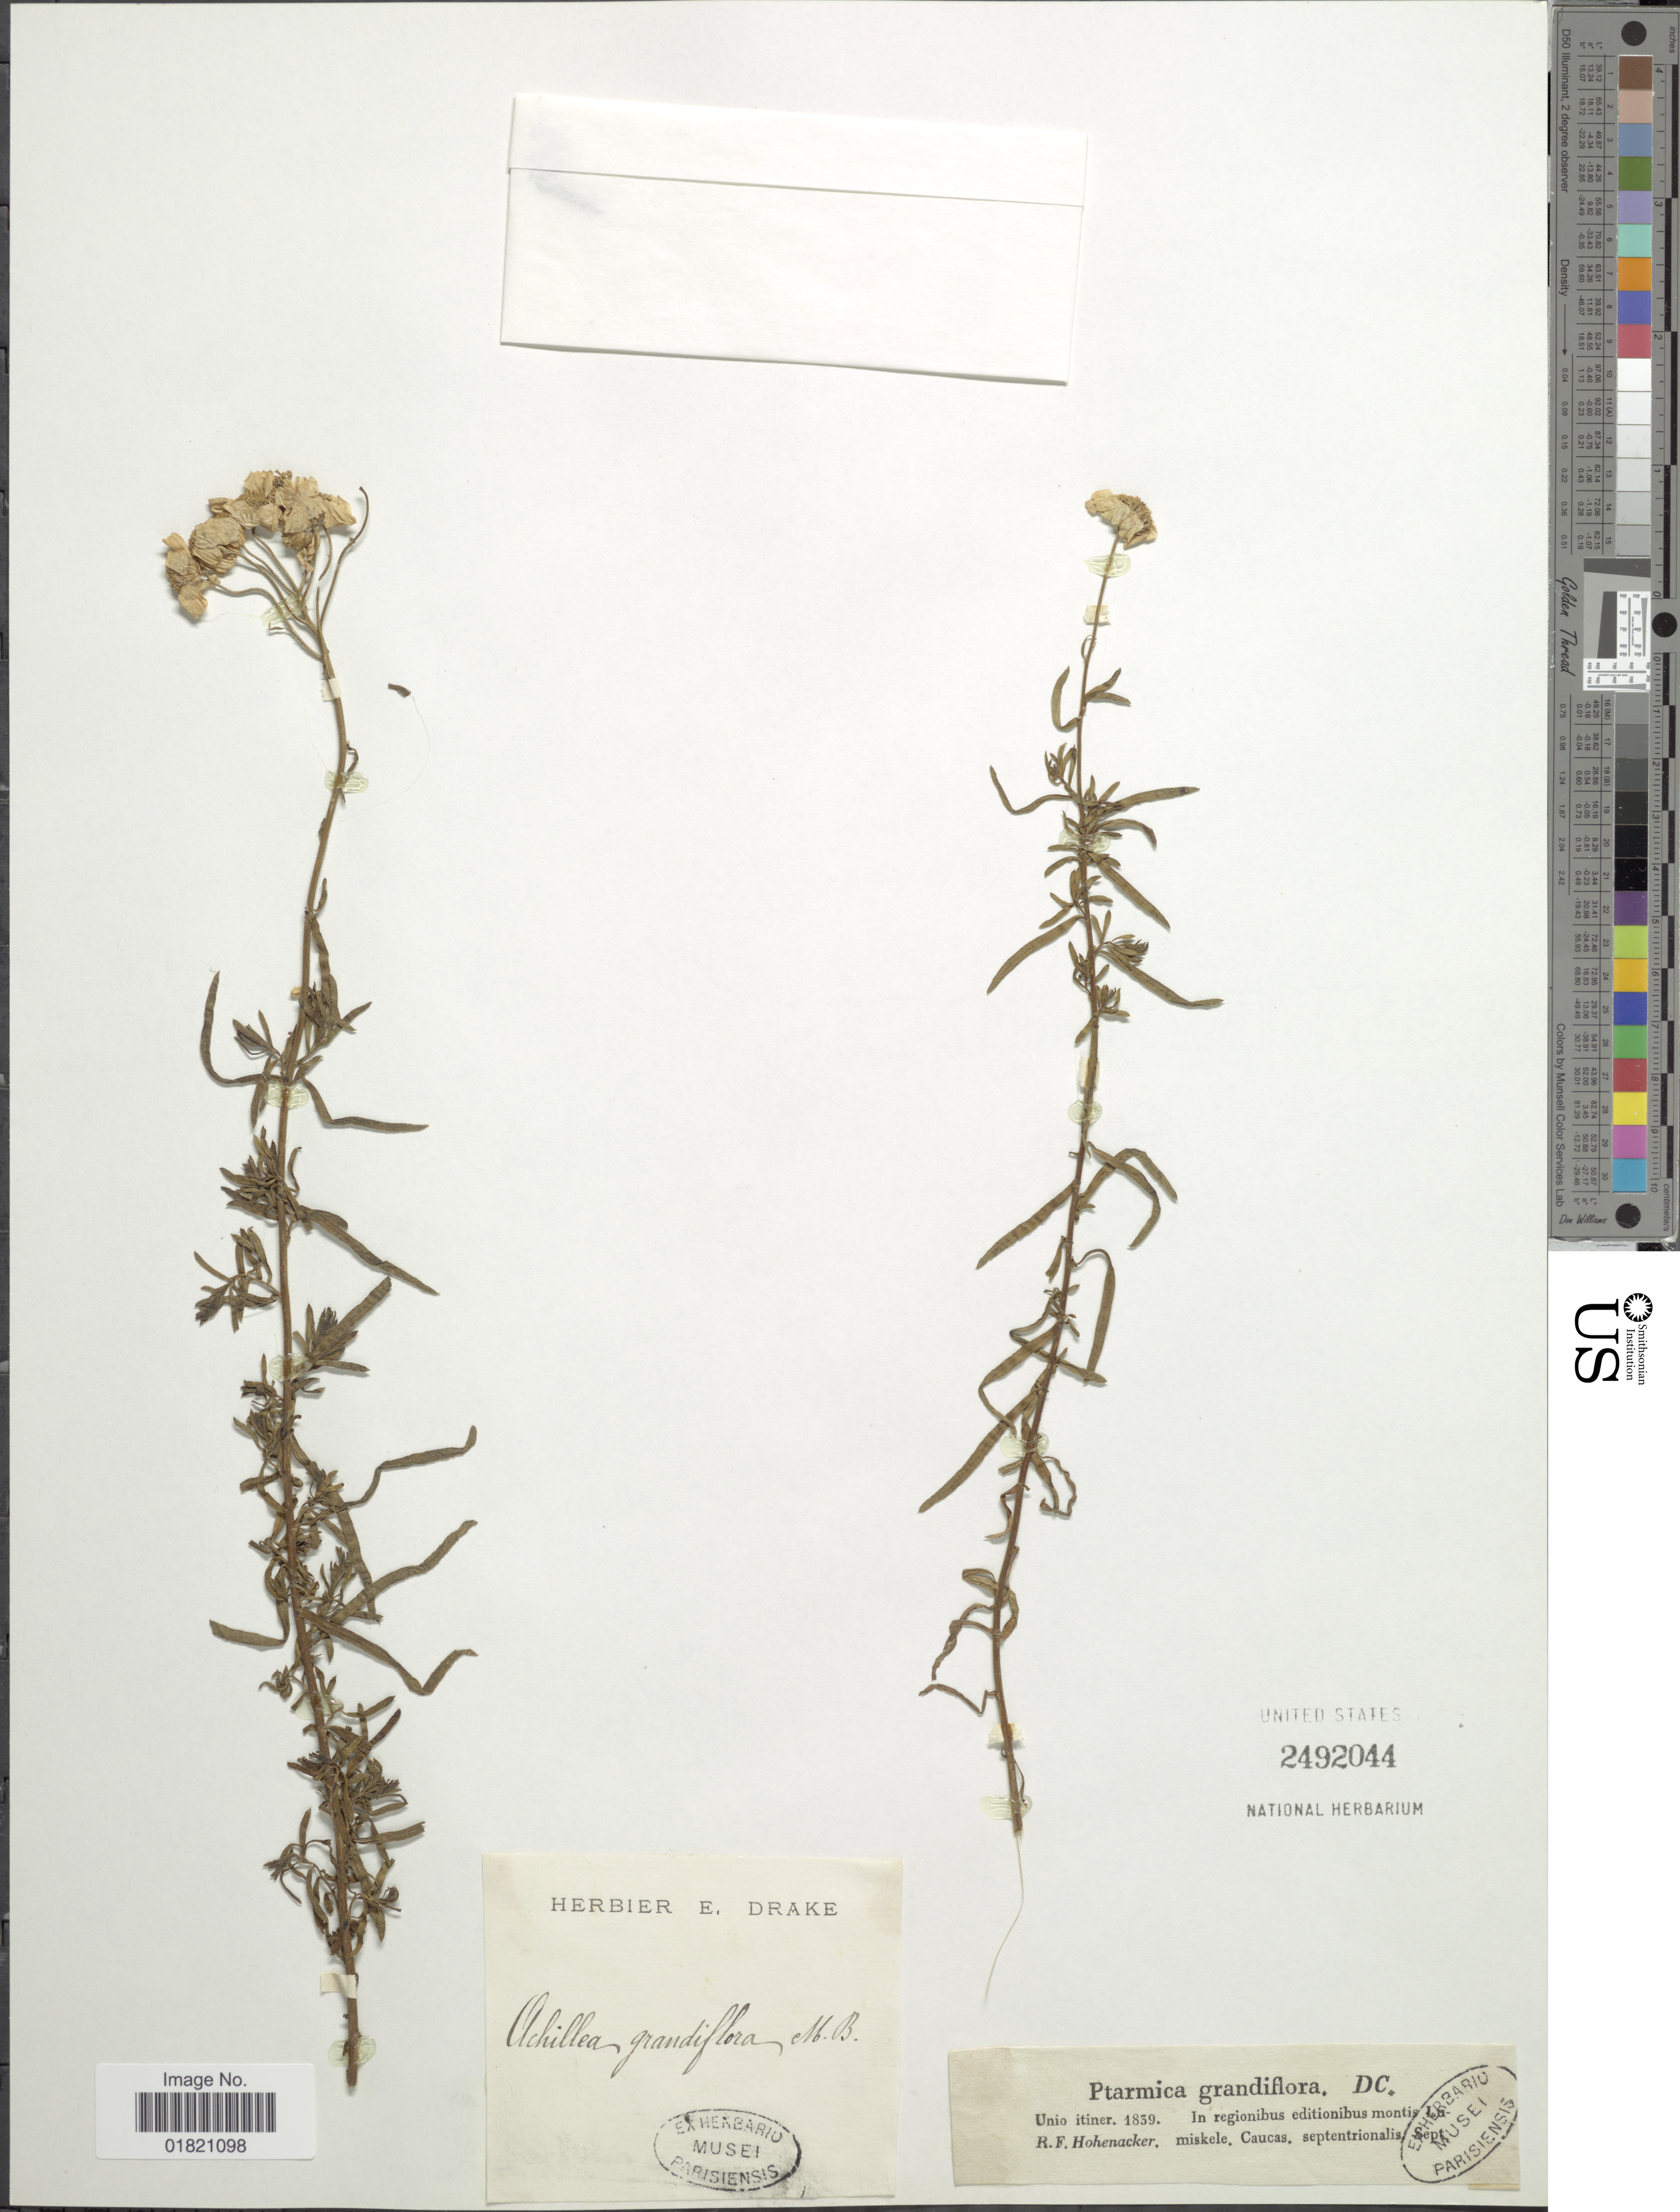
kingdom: Plantae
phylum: Tracheophyta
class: Magnoliopsida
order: Asterales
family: Asteraceae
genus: Achillea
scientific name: Achillea grandifolia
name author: Friv.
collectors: R. F. Hohenacker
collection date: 1839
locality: In regionibus editionibus montis Lumiskele. Caucas, septentrionalis Sept. [interpreted]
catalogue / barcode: US 2492044